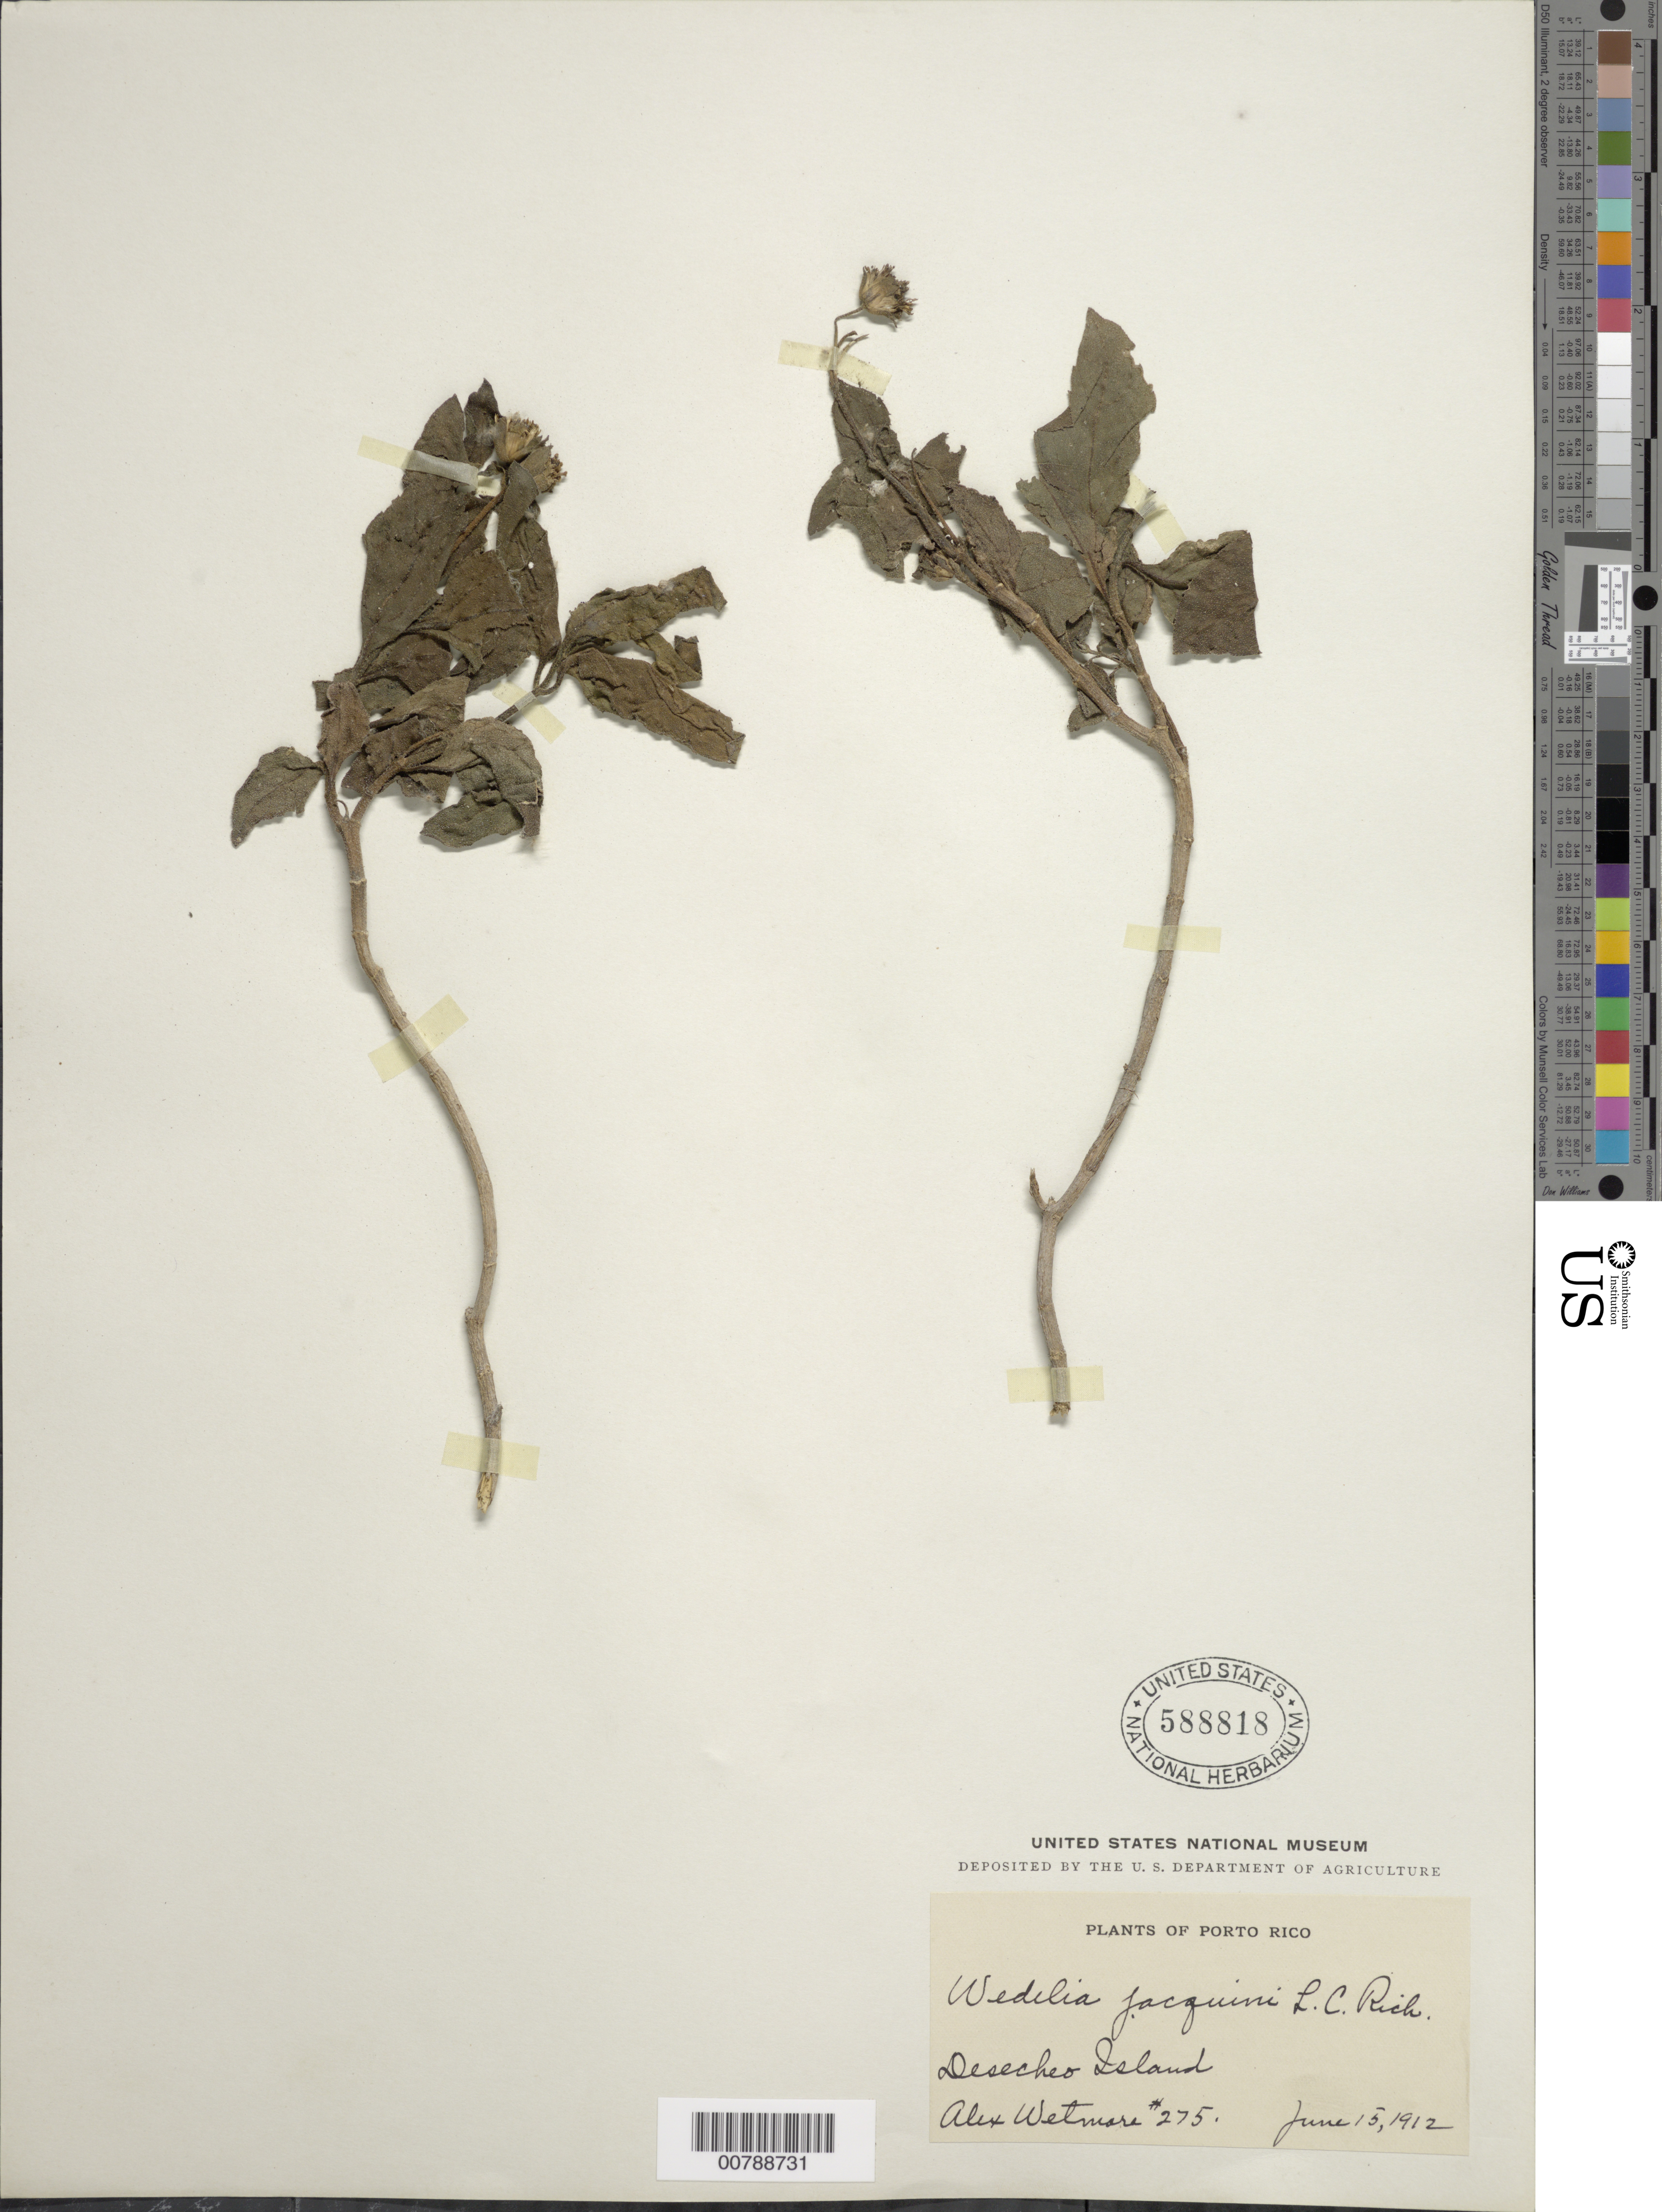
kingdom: Plantae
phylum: Tracheophyta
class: Magnoliopsida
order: Asterales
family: Asteraceae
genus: Wedelia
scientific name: Wedelia calycina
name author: Rich.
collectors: A. Wetmore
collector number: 275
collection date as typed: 15 Jun 1912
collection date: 1912-06-15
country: Puerto Rico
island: Desecheo I.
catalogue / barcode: US 588818